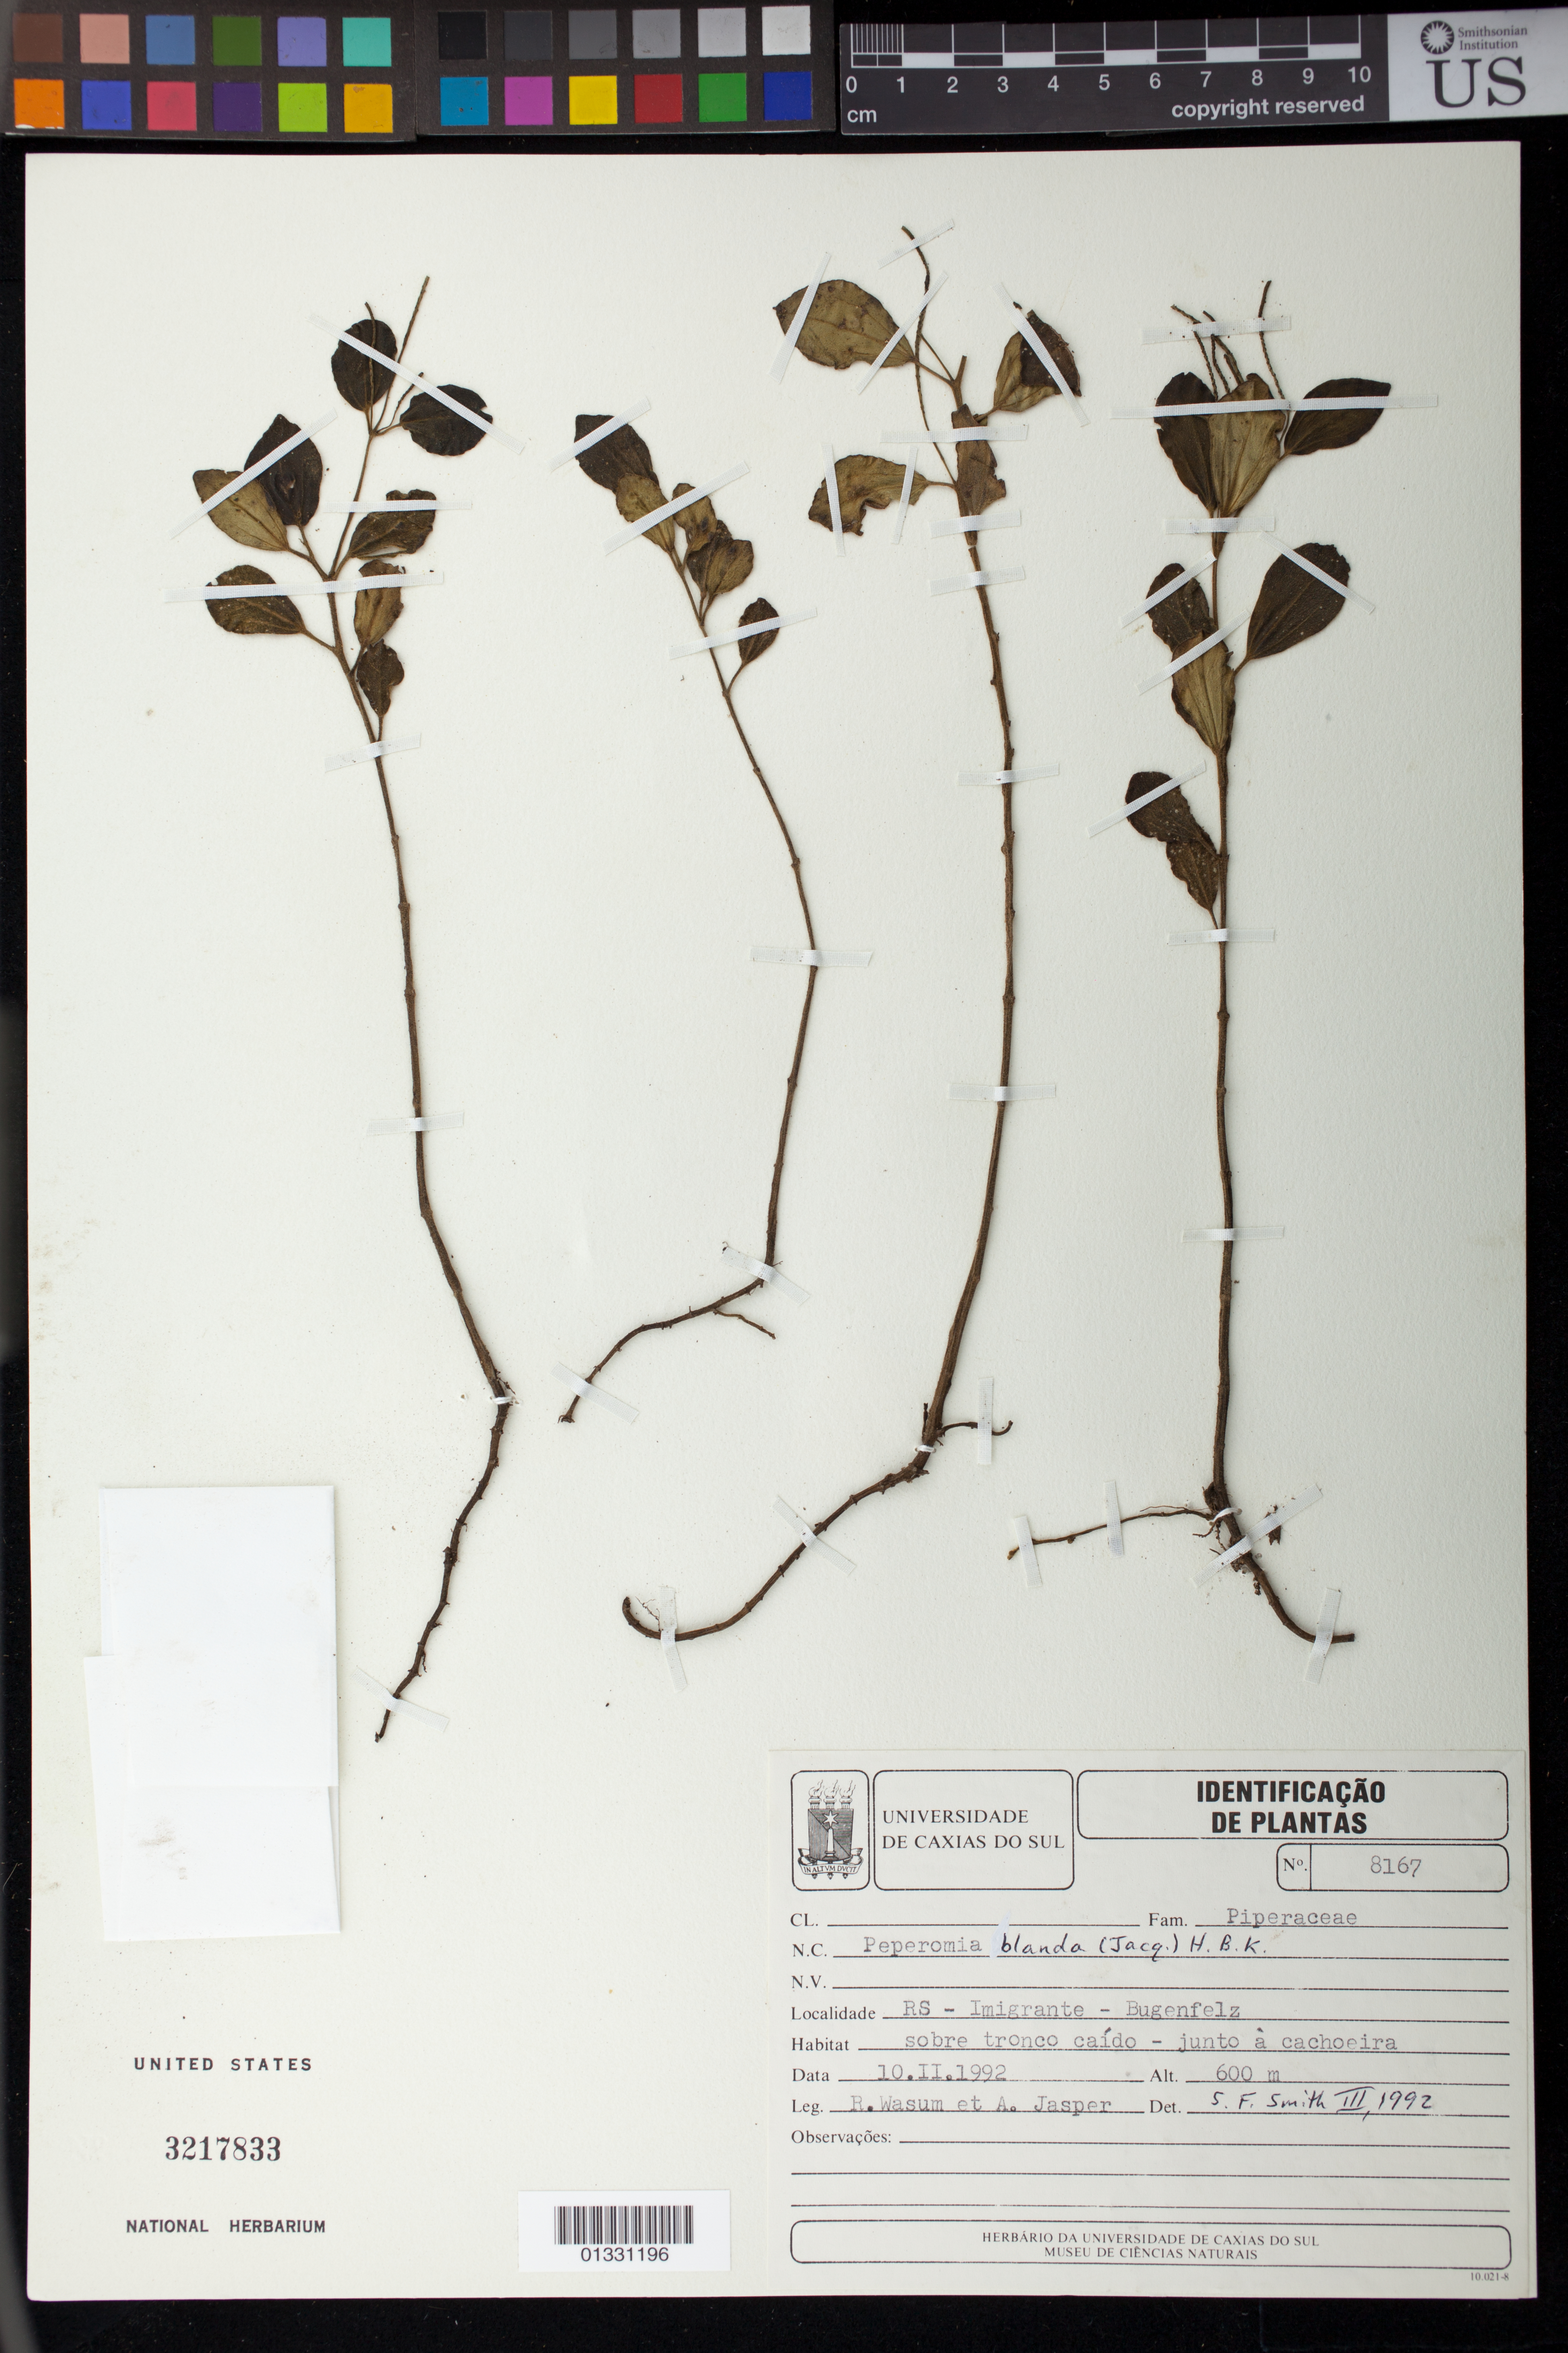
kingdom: Plantae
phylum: Tracheophyta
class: Magnoliopsida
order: Piperales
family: Piperaceae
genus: Peperomia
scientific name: Peperomia blanda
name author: (Jacq.) Kunth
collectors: R. A. Wasum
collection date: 1992-02-10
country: Brazil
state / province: Rio Grande do Sul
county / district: Imigrante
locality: Bugenfelz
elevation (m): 600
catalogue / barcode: US 3217833